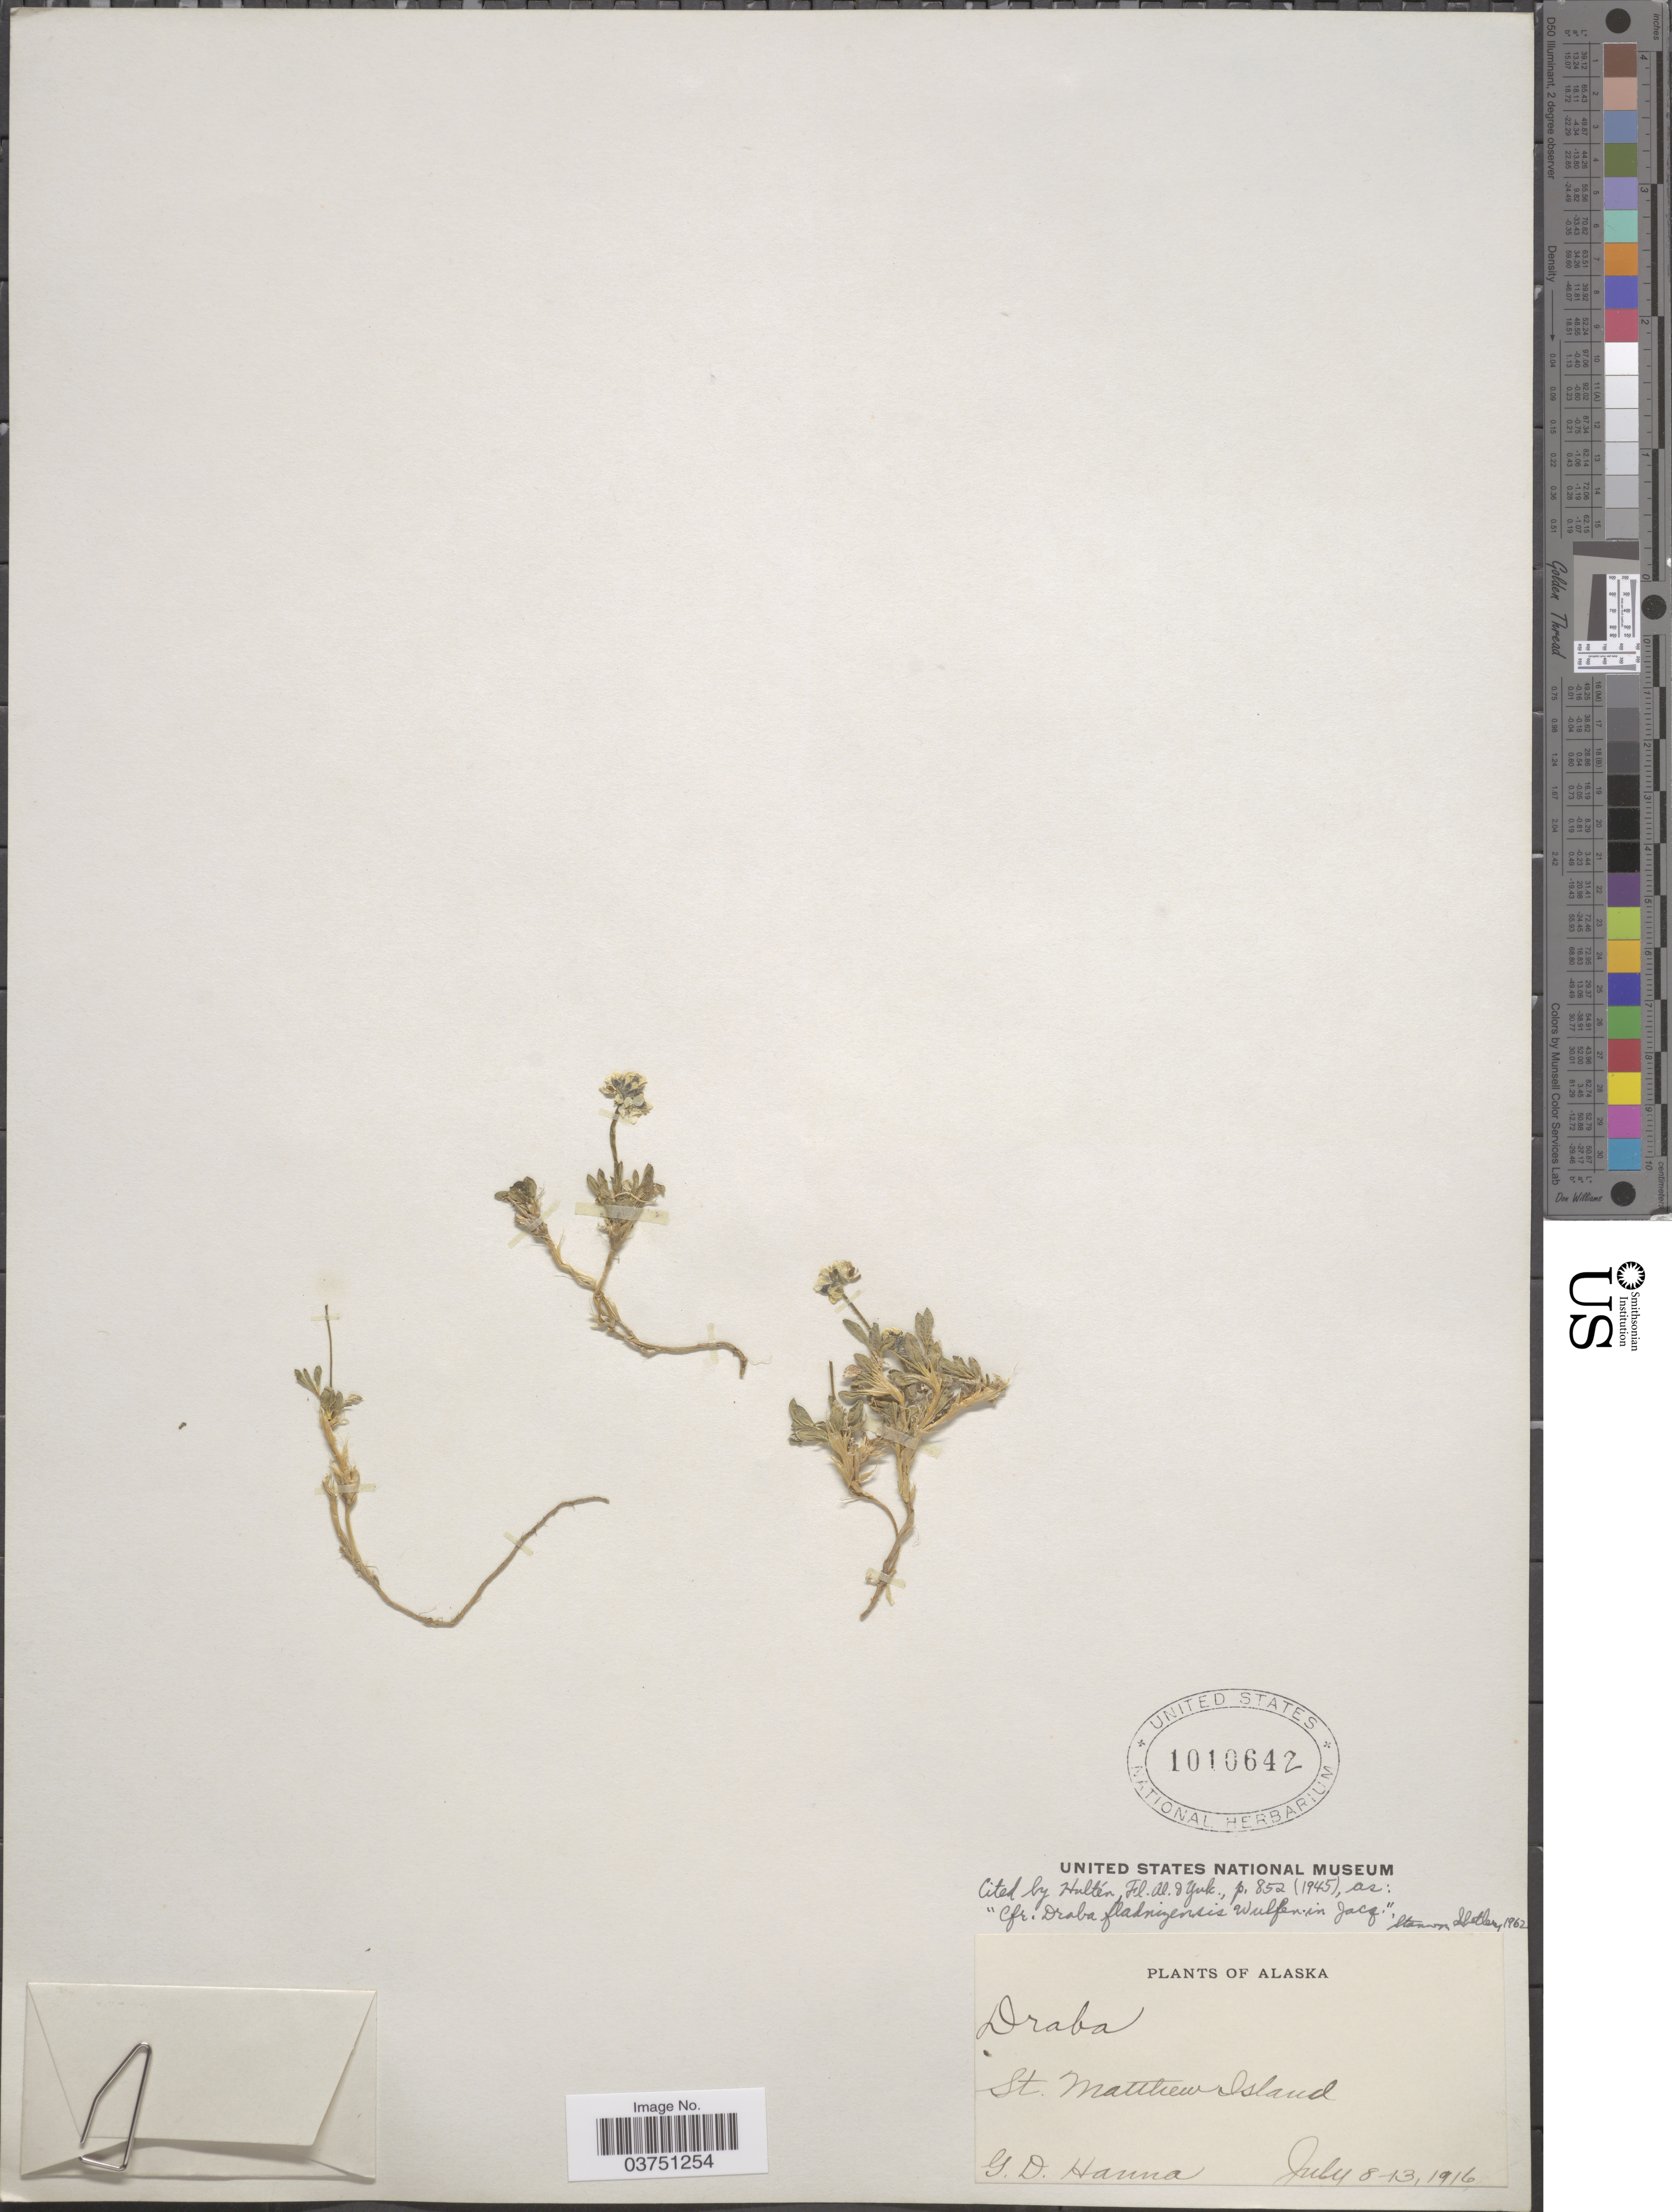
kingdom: Plantae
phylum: Tracheophyta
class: Magnoliopsida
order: Brassicales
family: Brassicaceae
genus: Draba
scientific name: Draba fladnizensis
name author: Wulfen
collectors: G. D. Hanna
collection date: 1916-07-08/1916-07-13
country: United States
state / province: Alaska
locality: St. Matthew Island.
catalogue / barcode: US 1010642